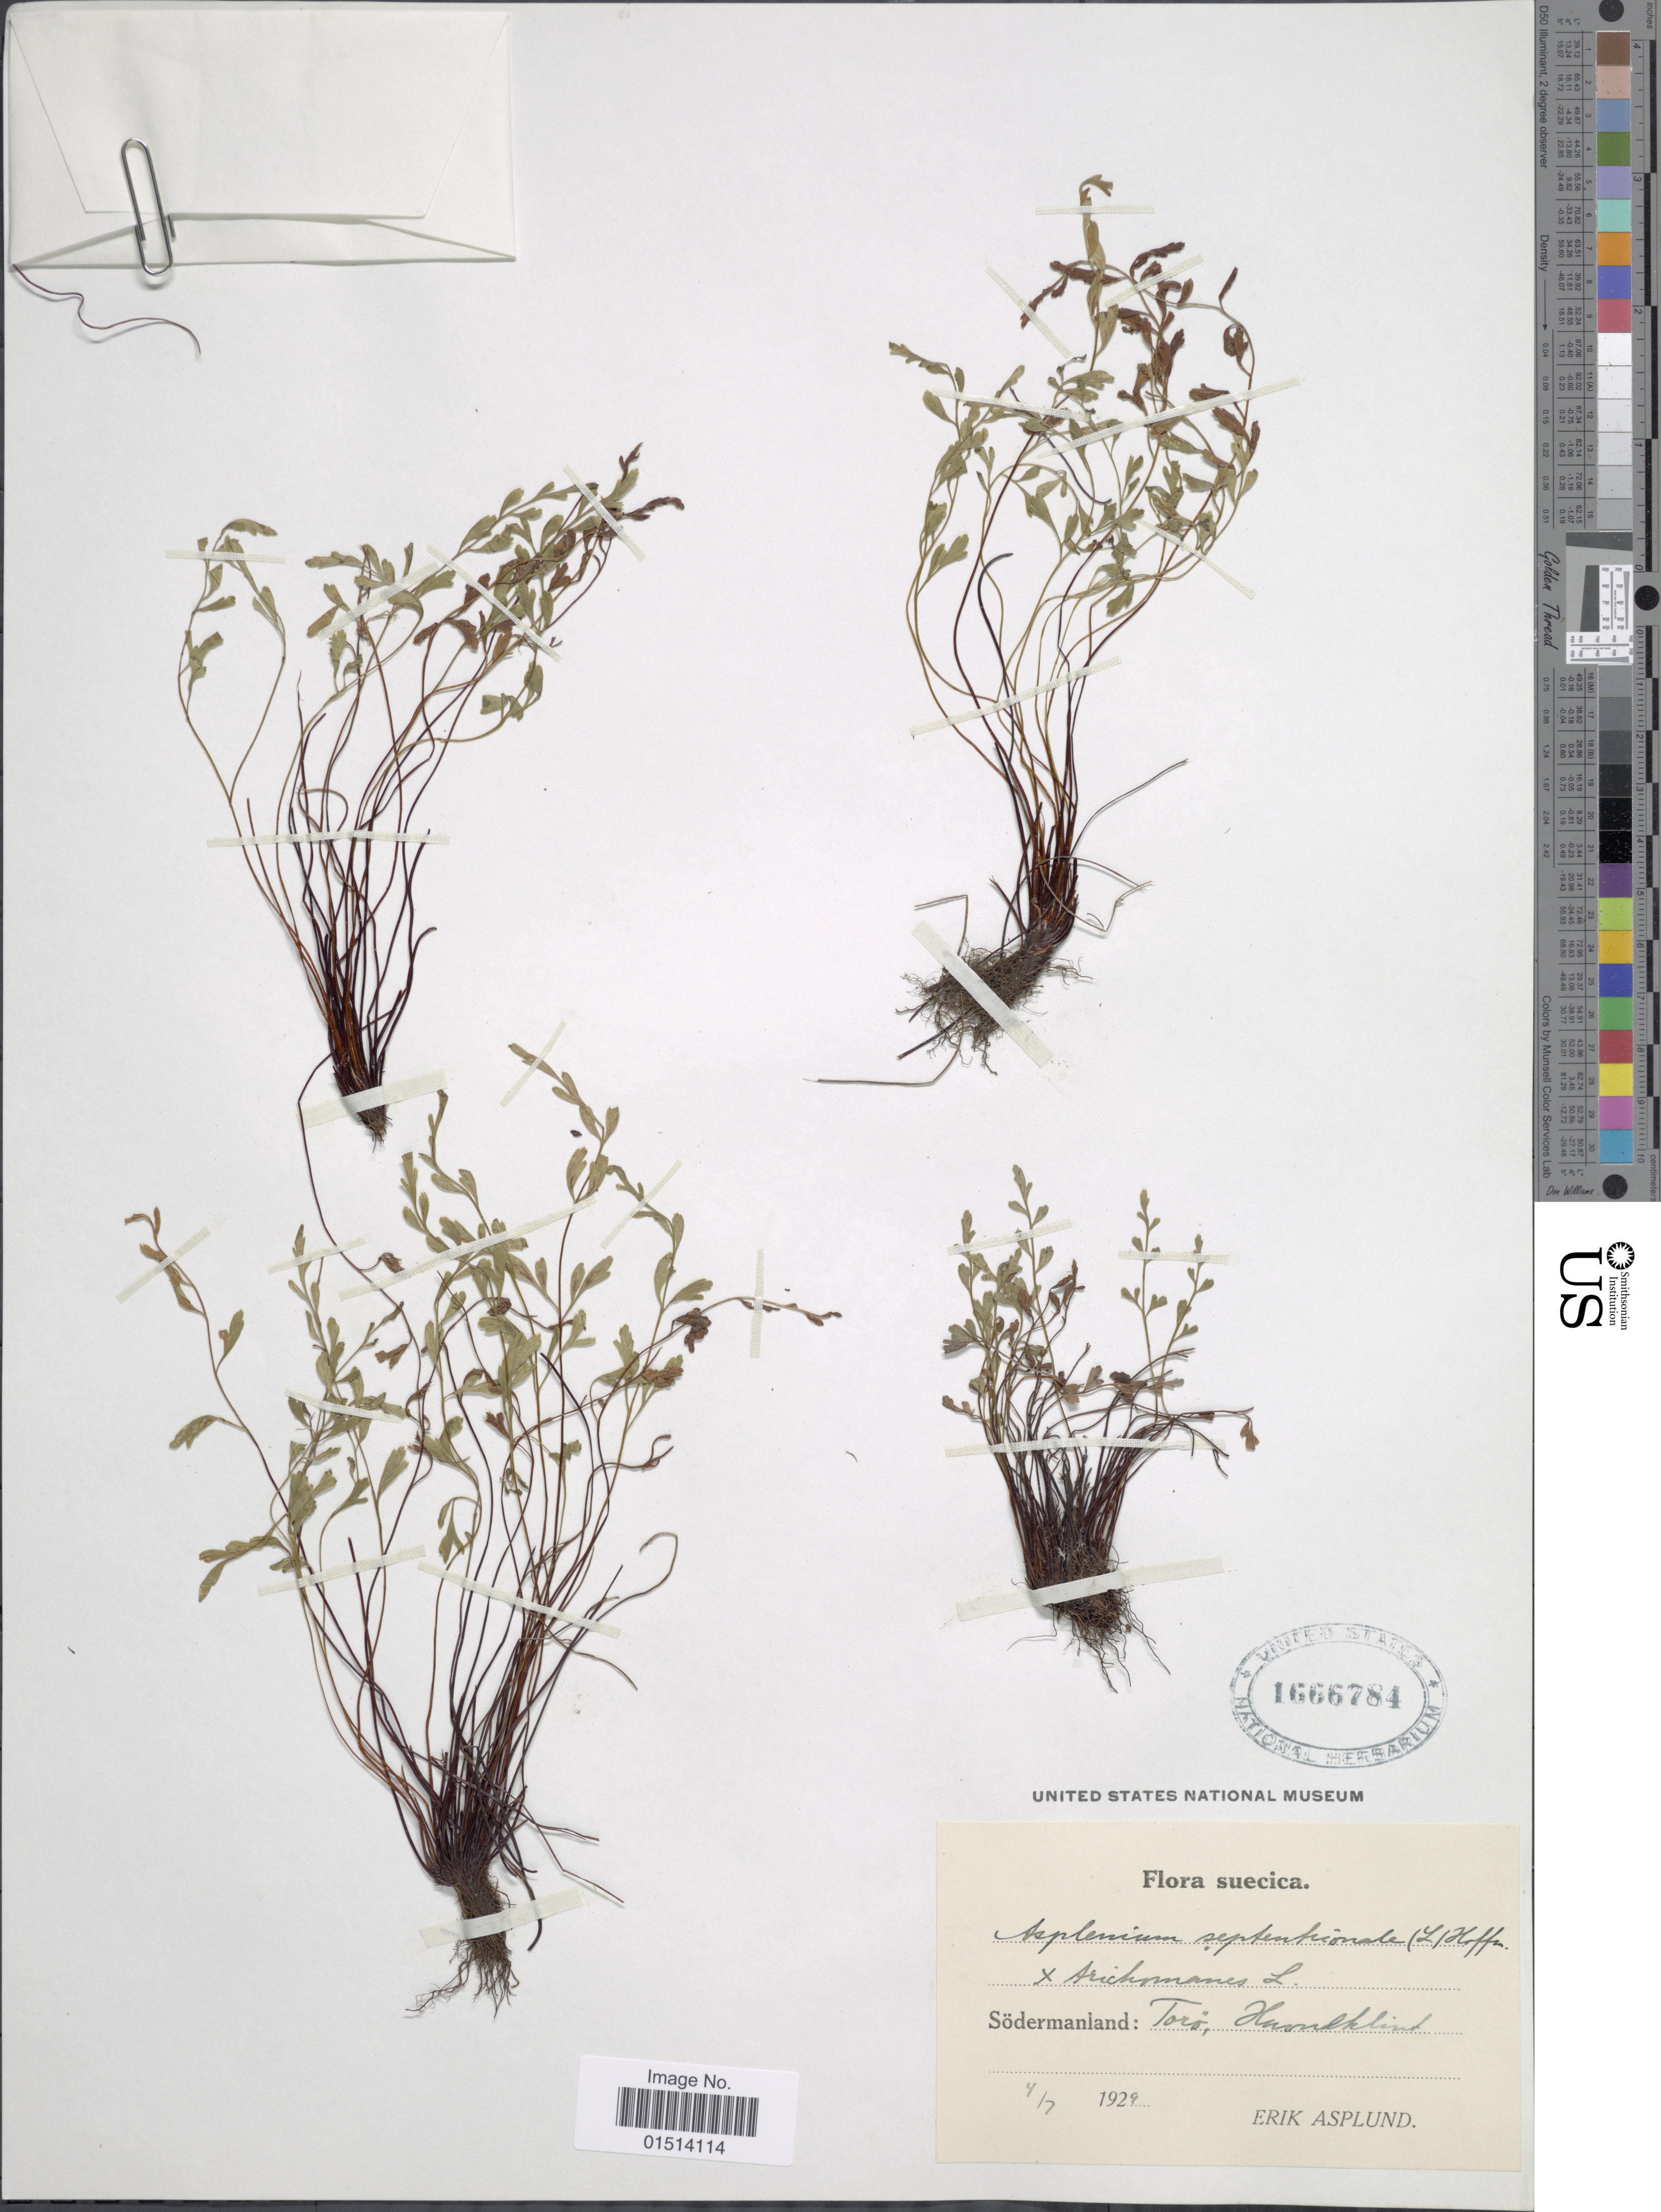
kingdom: Plantae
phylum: Tracheophyta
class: Polypodiopsida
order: Polypodiales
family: Aspleniaceae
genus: Asplenium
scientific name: Asplenium septentrionale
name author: (L.) Hoffm.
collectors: E. Asplund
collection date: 1929-04-07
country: Sweden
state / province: Sodermanland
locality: Suecica, Sodermanland: Toro, huondklint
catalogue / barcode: US 1666784